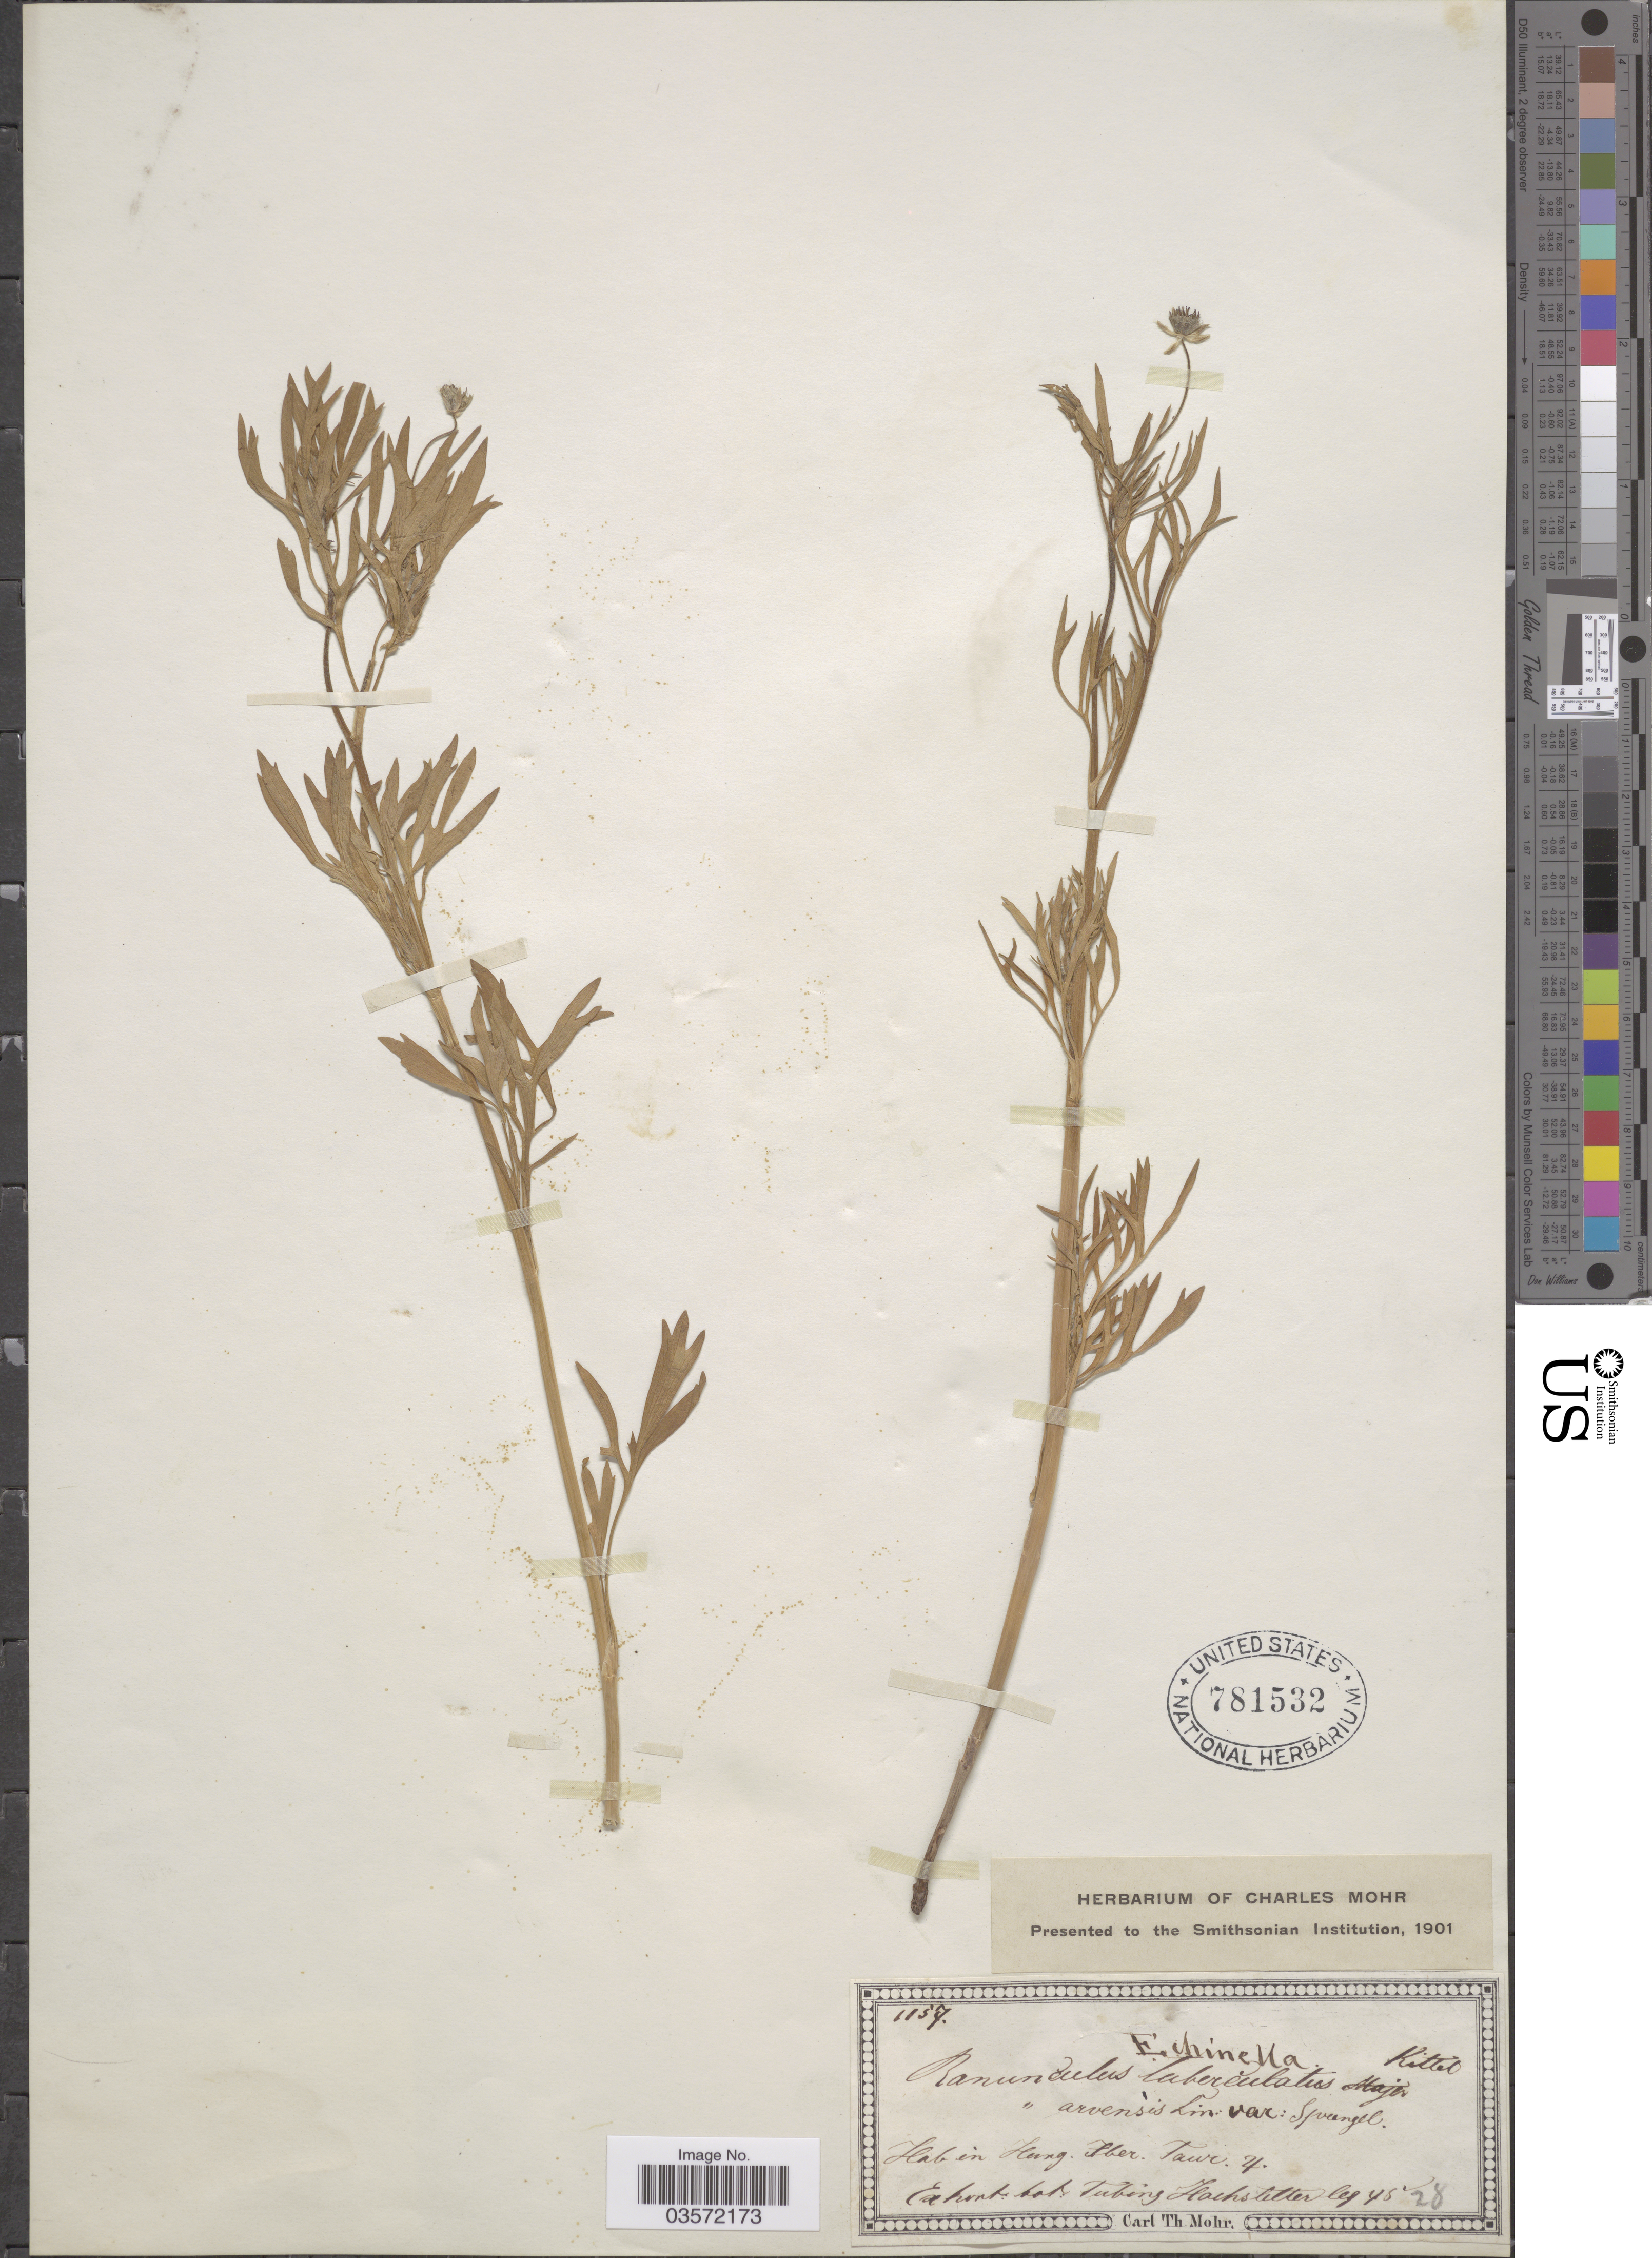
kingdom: Plantae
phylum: Tracheophyta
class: Magnoliopsida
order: Ranunculales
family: Ranunculaceae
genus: Ranunculus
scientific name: Ranunculus sp.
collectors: -. Hochstetter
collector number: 1157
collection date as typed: Transcribed d/m/y: //45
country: Hungary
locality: Hung. Iber. Taur. [interpreted]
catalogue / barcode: US 781532